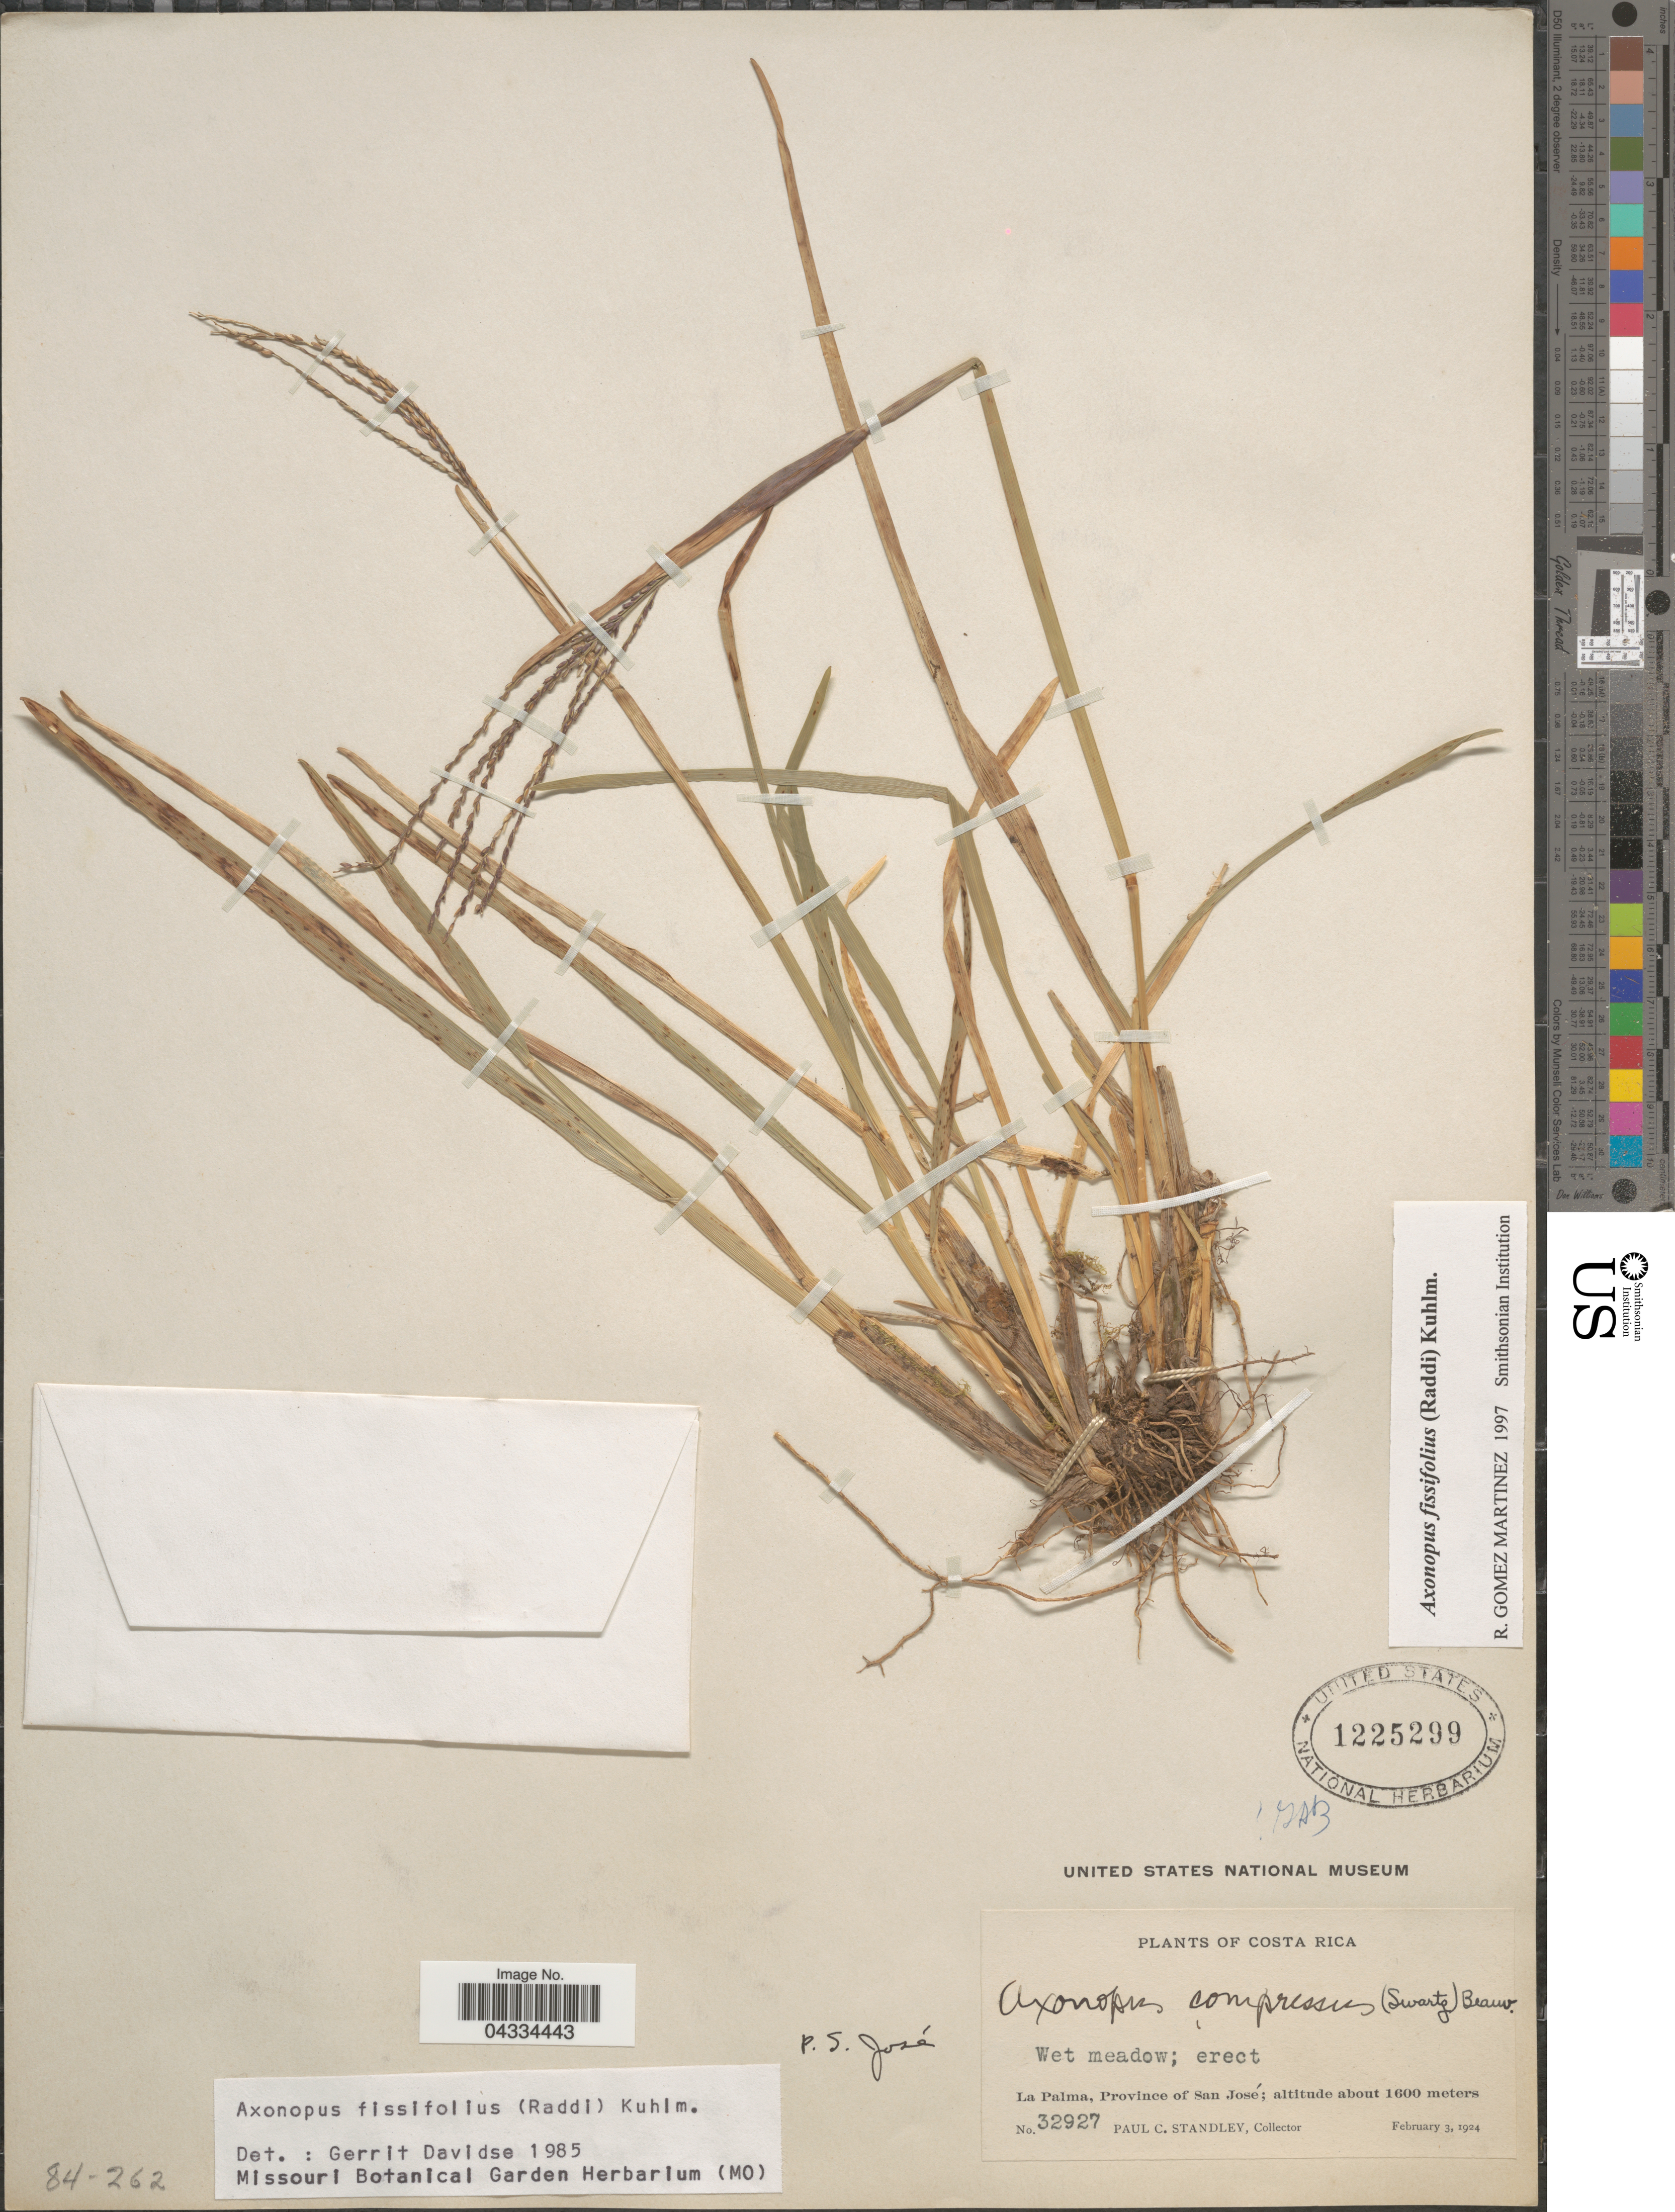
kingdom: Plantae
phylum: Tracheophyta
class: Liliopsida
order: Poales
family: Poaceae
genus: Axonopus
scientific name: Axonopus fissifolius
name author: (Raddi) Kuhlm.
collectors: P. C. Standley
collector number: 32927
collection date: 1924-02-03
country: Costa Rica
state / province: San José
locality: La Palma.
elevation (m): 1600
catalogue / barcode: US 1225299